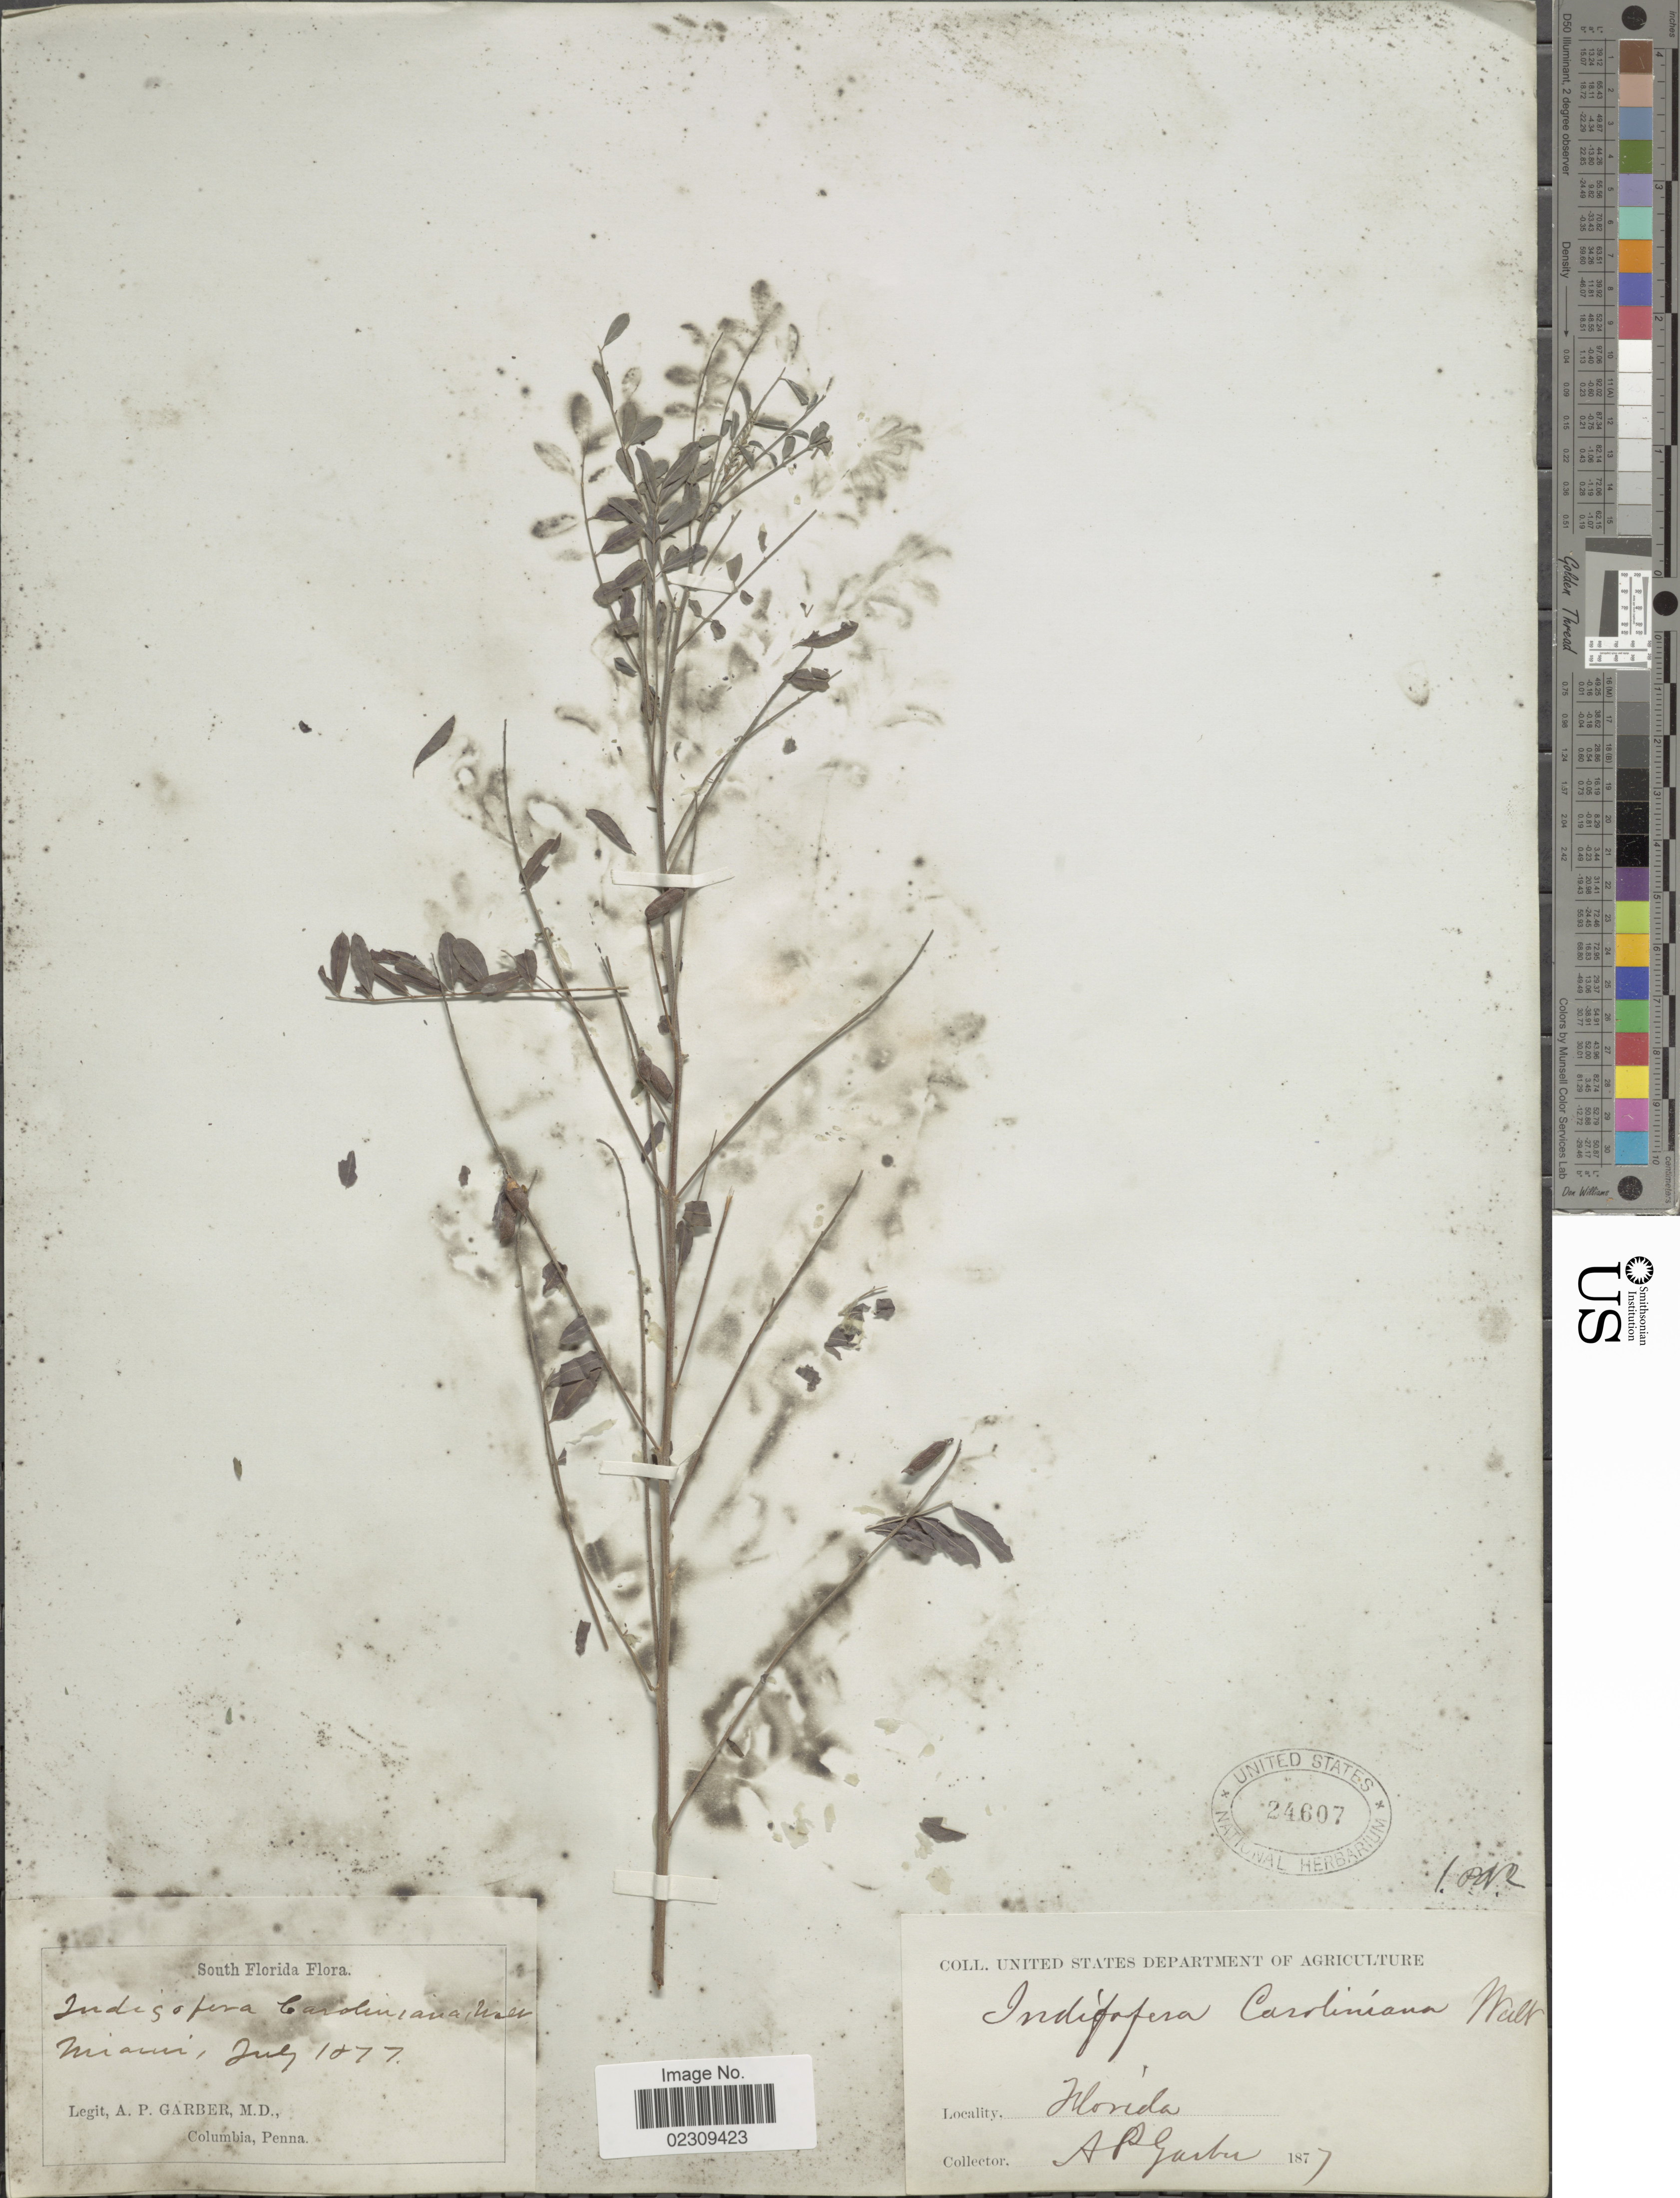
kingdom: Plantae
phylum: Tracheophyta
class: Magnoliopsida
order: Fabales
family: Fabaceae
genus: Indigofera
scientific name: Indigofera caroliniana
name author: Mill.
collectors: A. P. Garber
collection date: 1877-07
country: United States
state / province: Florida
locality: South Florida, Miami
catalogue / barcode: US 24607